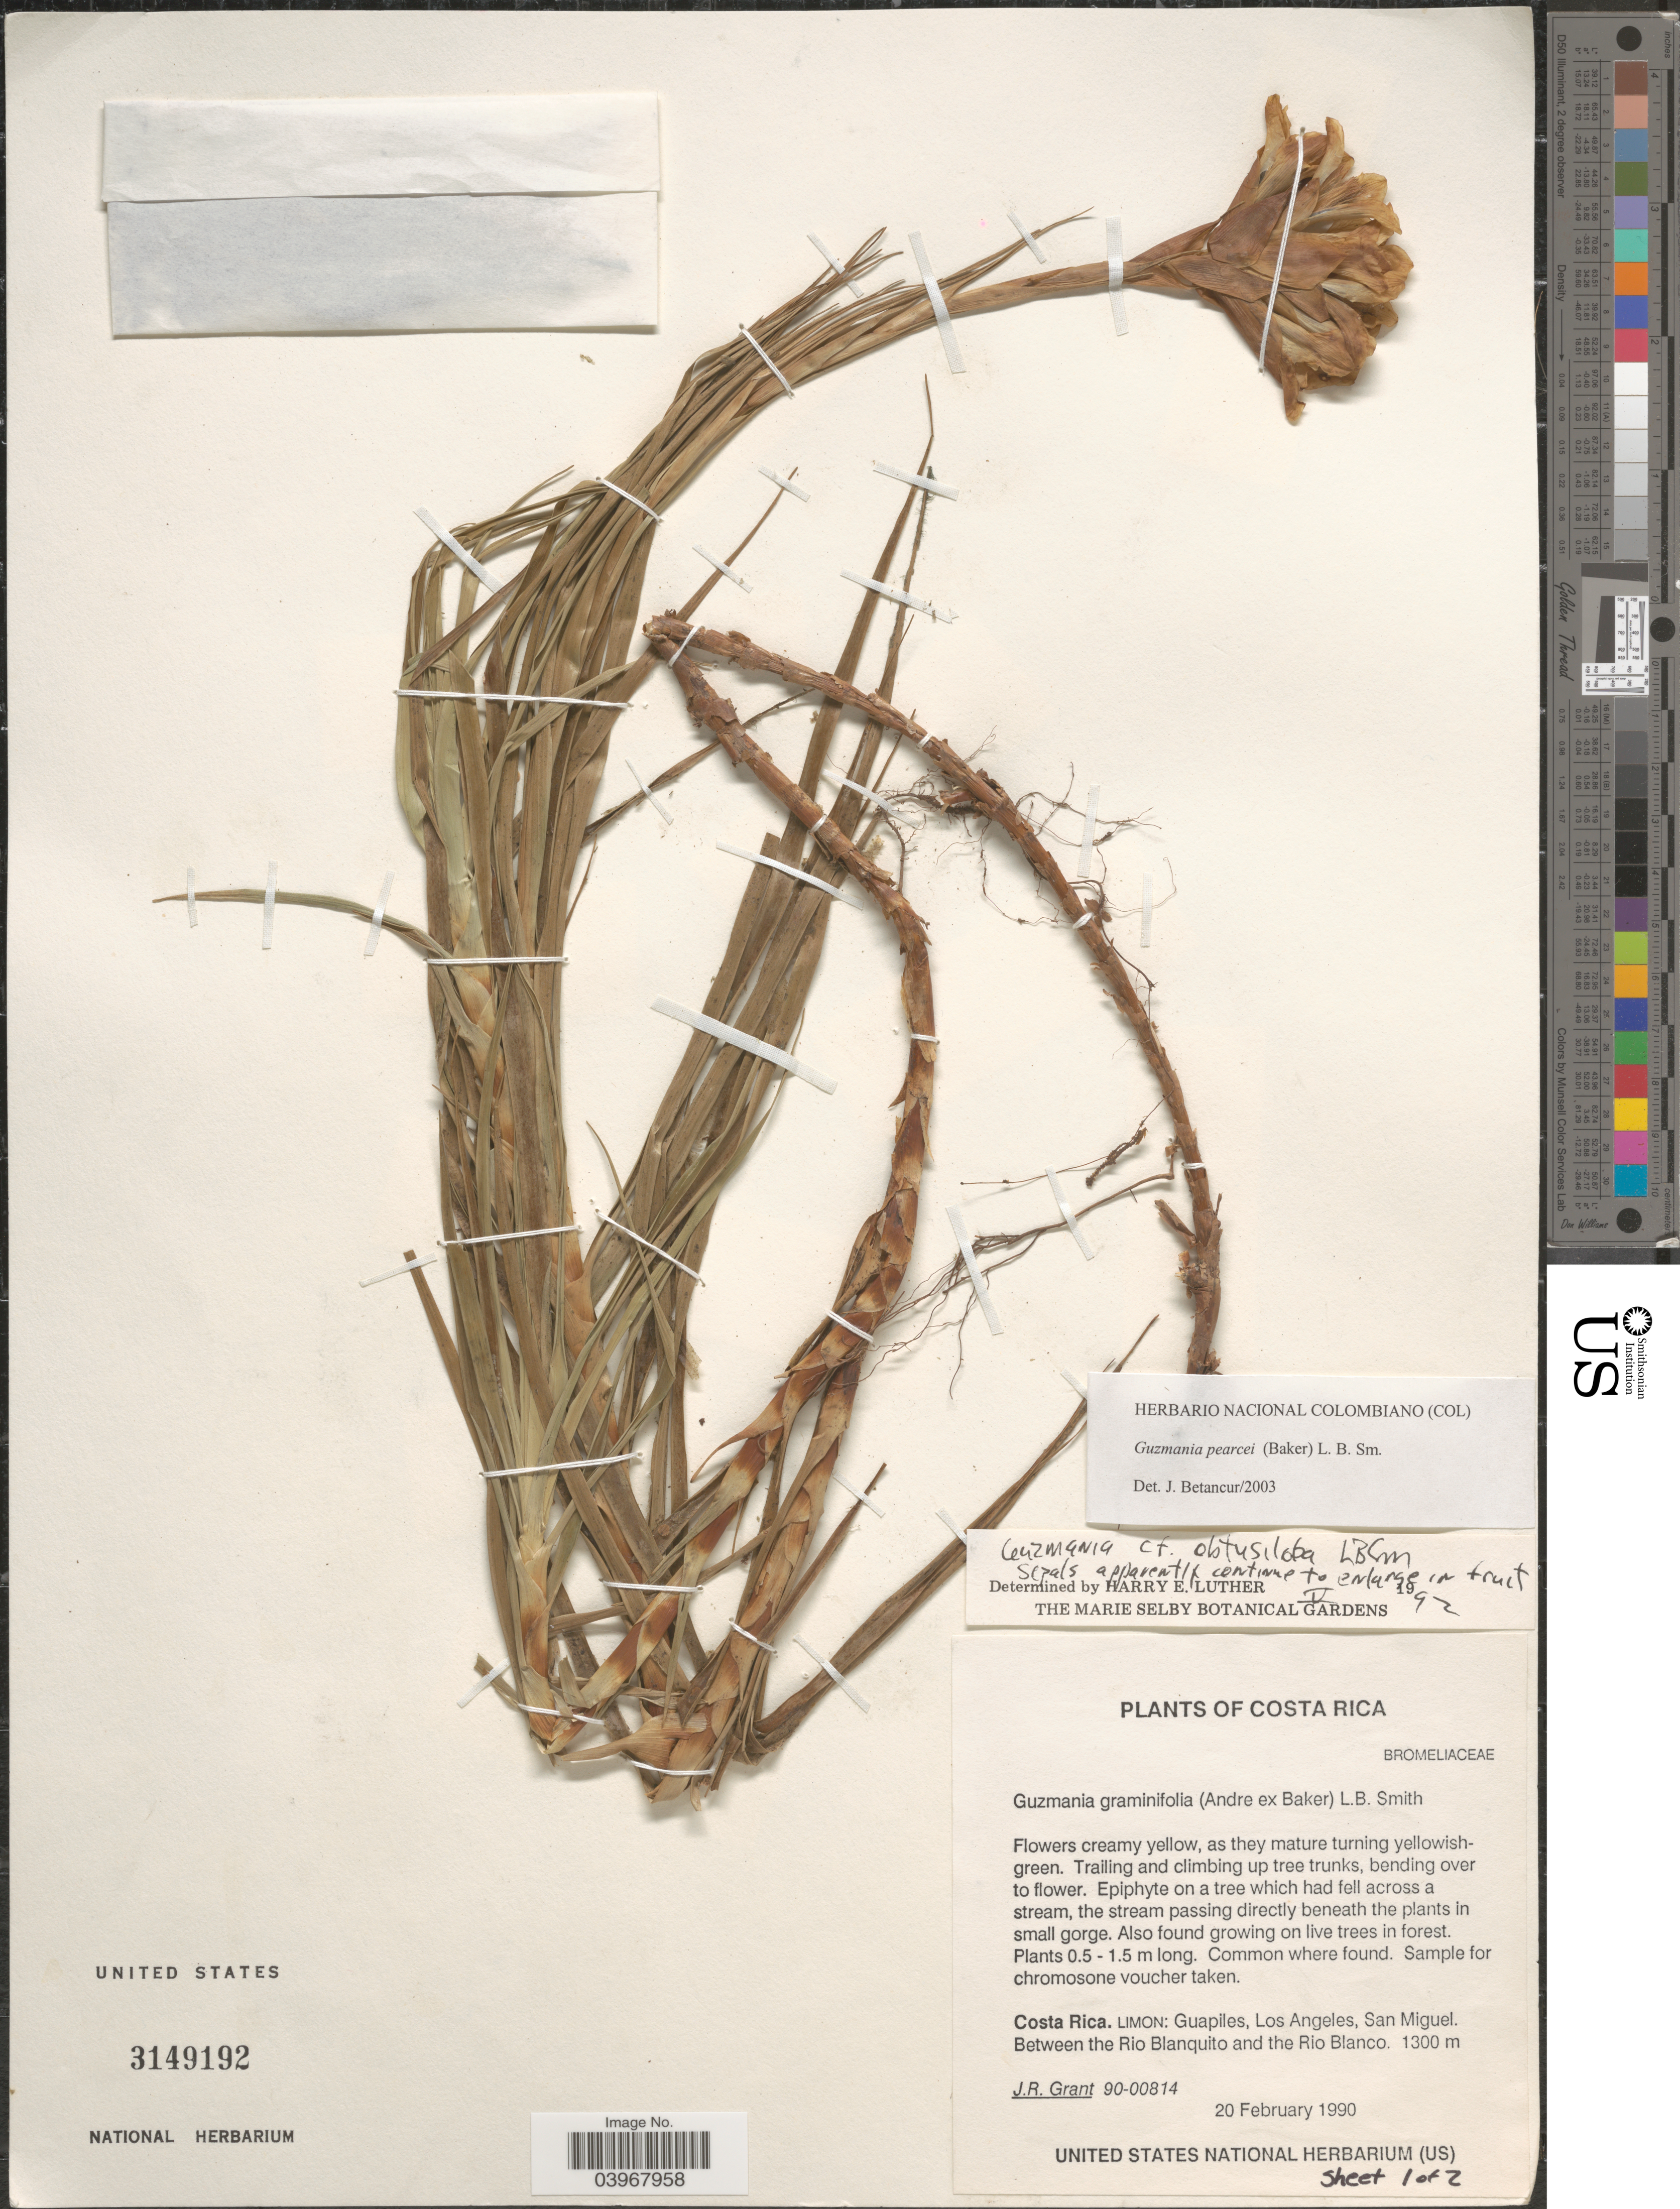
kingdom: Plantae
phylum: Tracheophyta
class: Liliopsida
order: Poales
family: Bromeliaceae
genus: Guzmania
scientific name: Guzmania pearcei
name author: L.B. Sm.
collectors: J. Grant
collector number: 90-00814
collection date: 1990-02-20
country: Costa Rica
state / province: Limón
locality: Guapiles, Los Angeles, San Miguel. Between the Rio Blanquito and the Rio Blanco.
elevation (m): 1300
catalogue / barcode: US 3149192